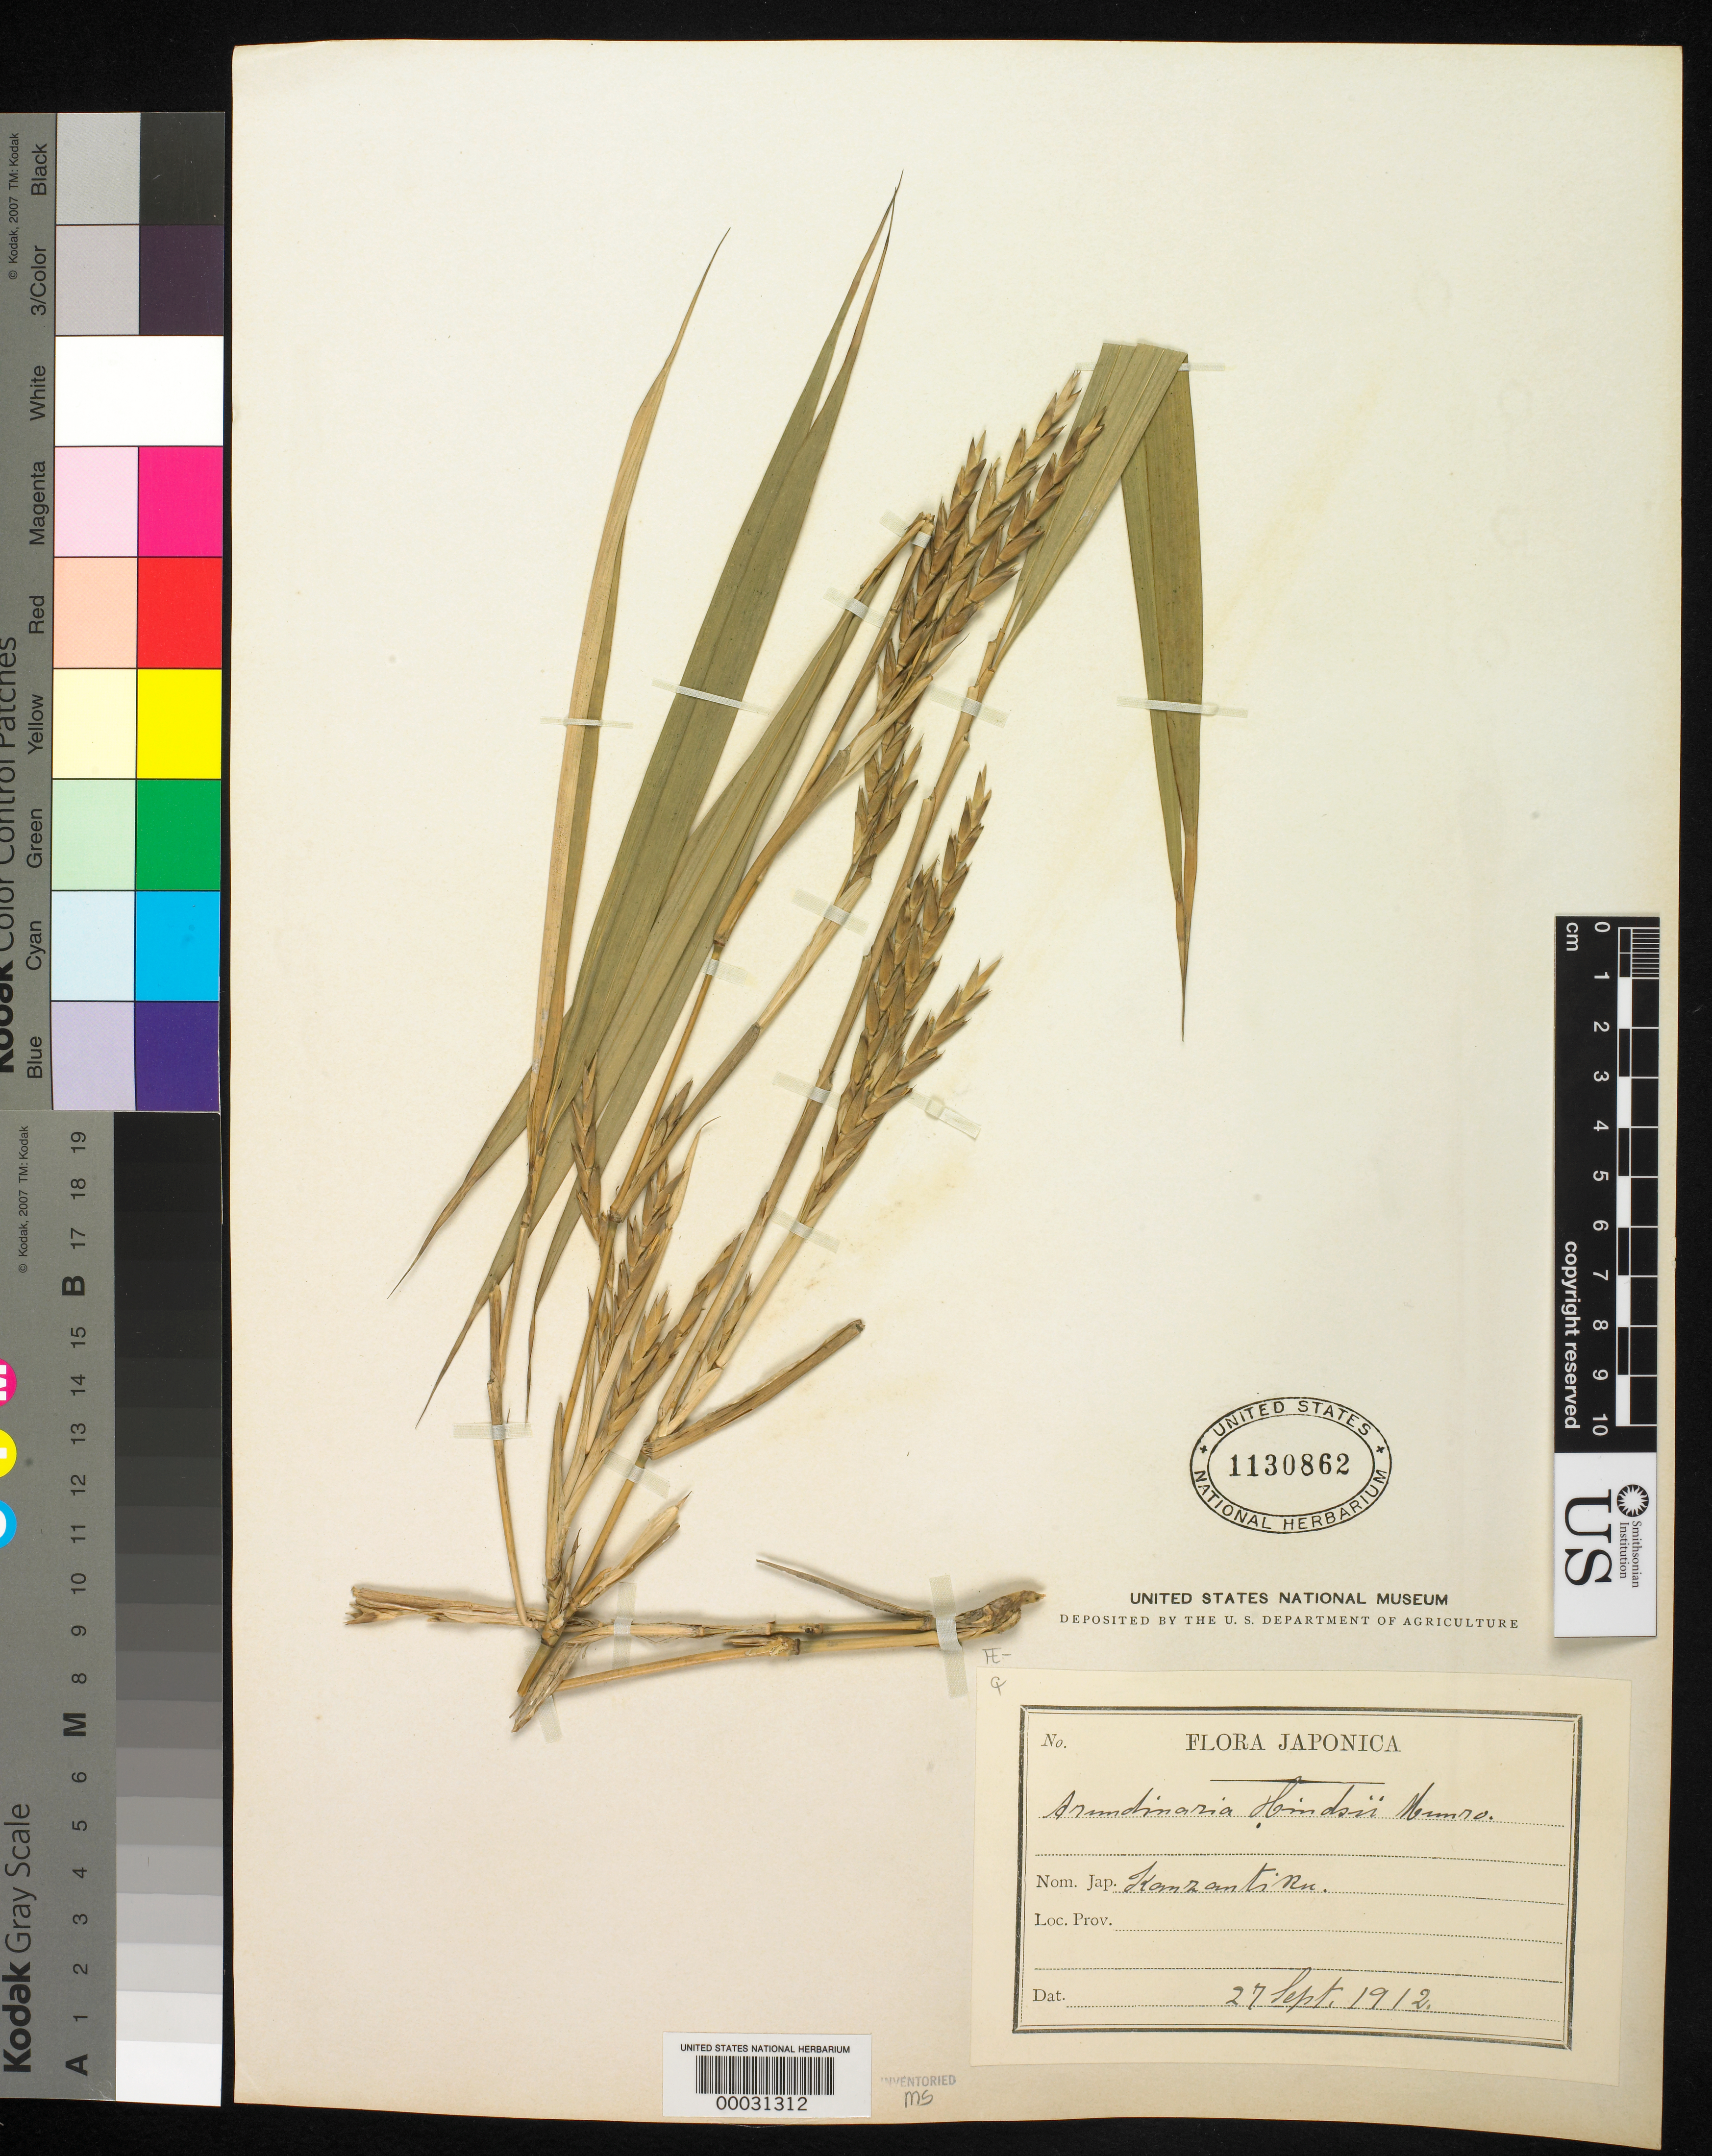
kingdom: Plantae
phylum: Tracheophyta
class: Liliopsida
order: Poales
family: Poaceae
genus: Pseudosasa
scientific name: Pseudosasa hindsii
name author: (Munro) S.L. Chen & G.Y. Sheng ex T.G. Liang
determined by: Poaceae Reorganization Project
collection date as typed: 27 Sep 1912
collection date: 1912-09-27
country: Panama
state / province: Chiriquí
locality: Around San Felix.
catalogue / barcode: US 1130862